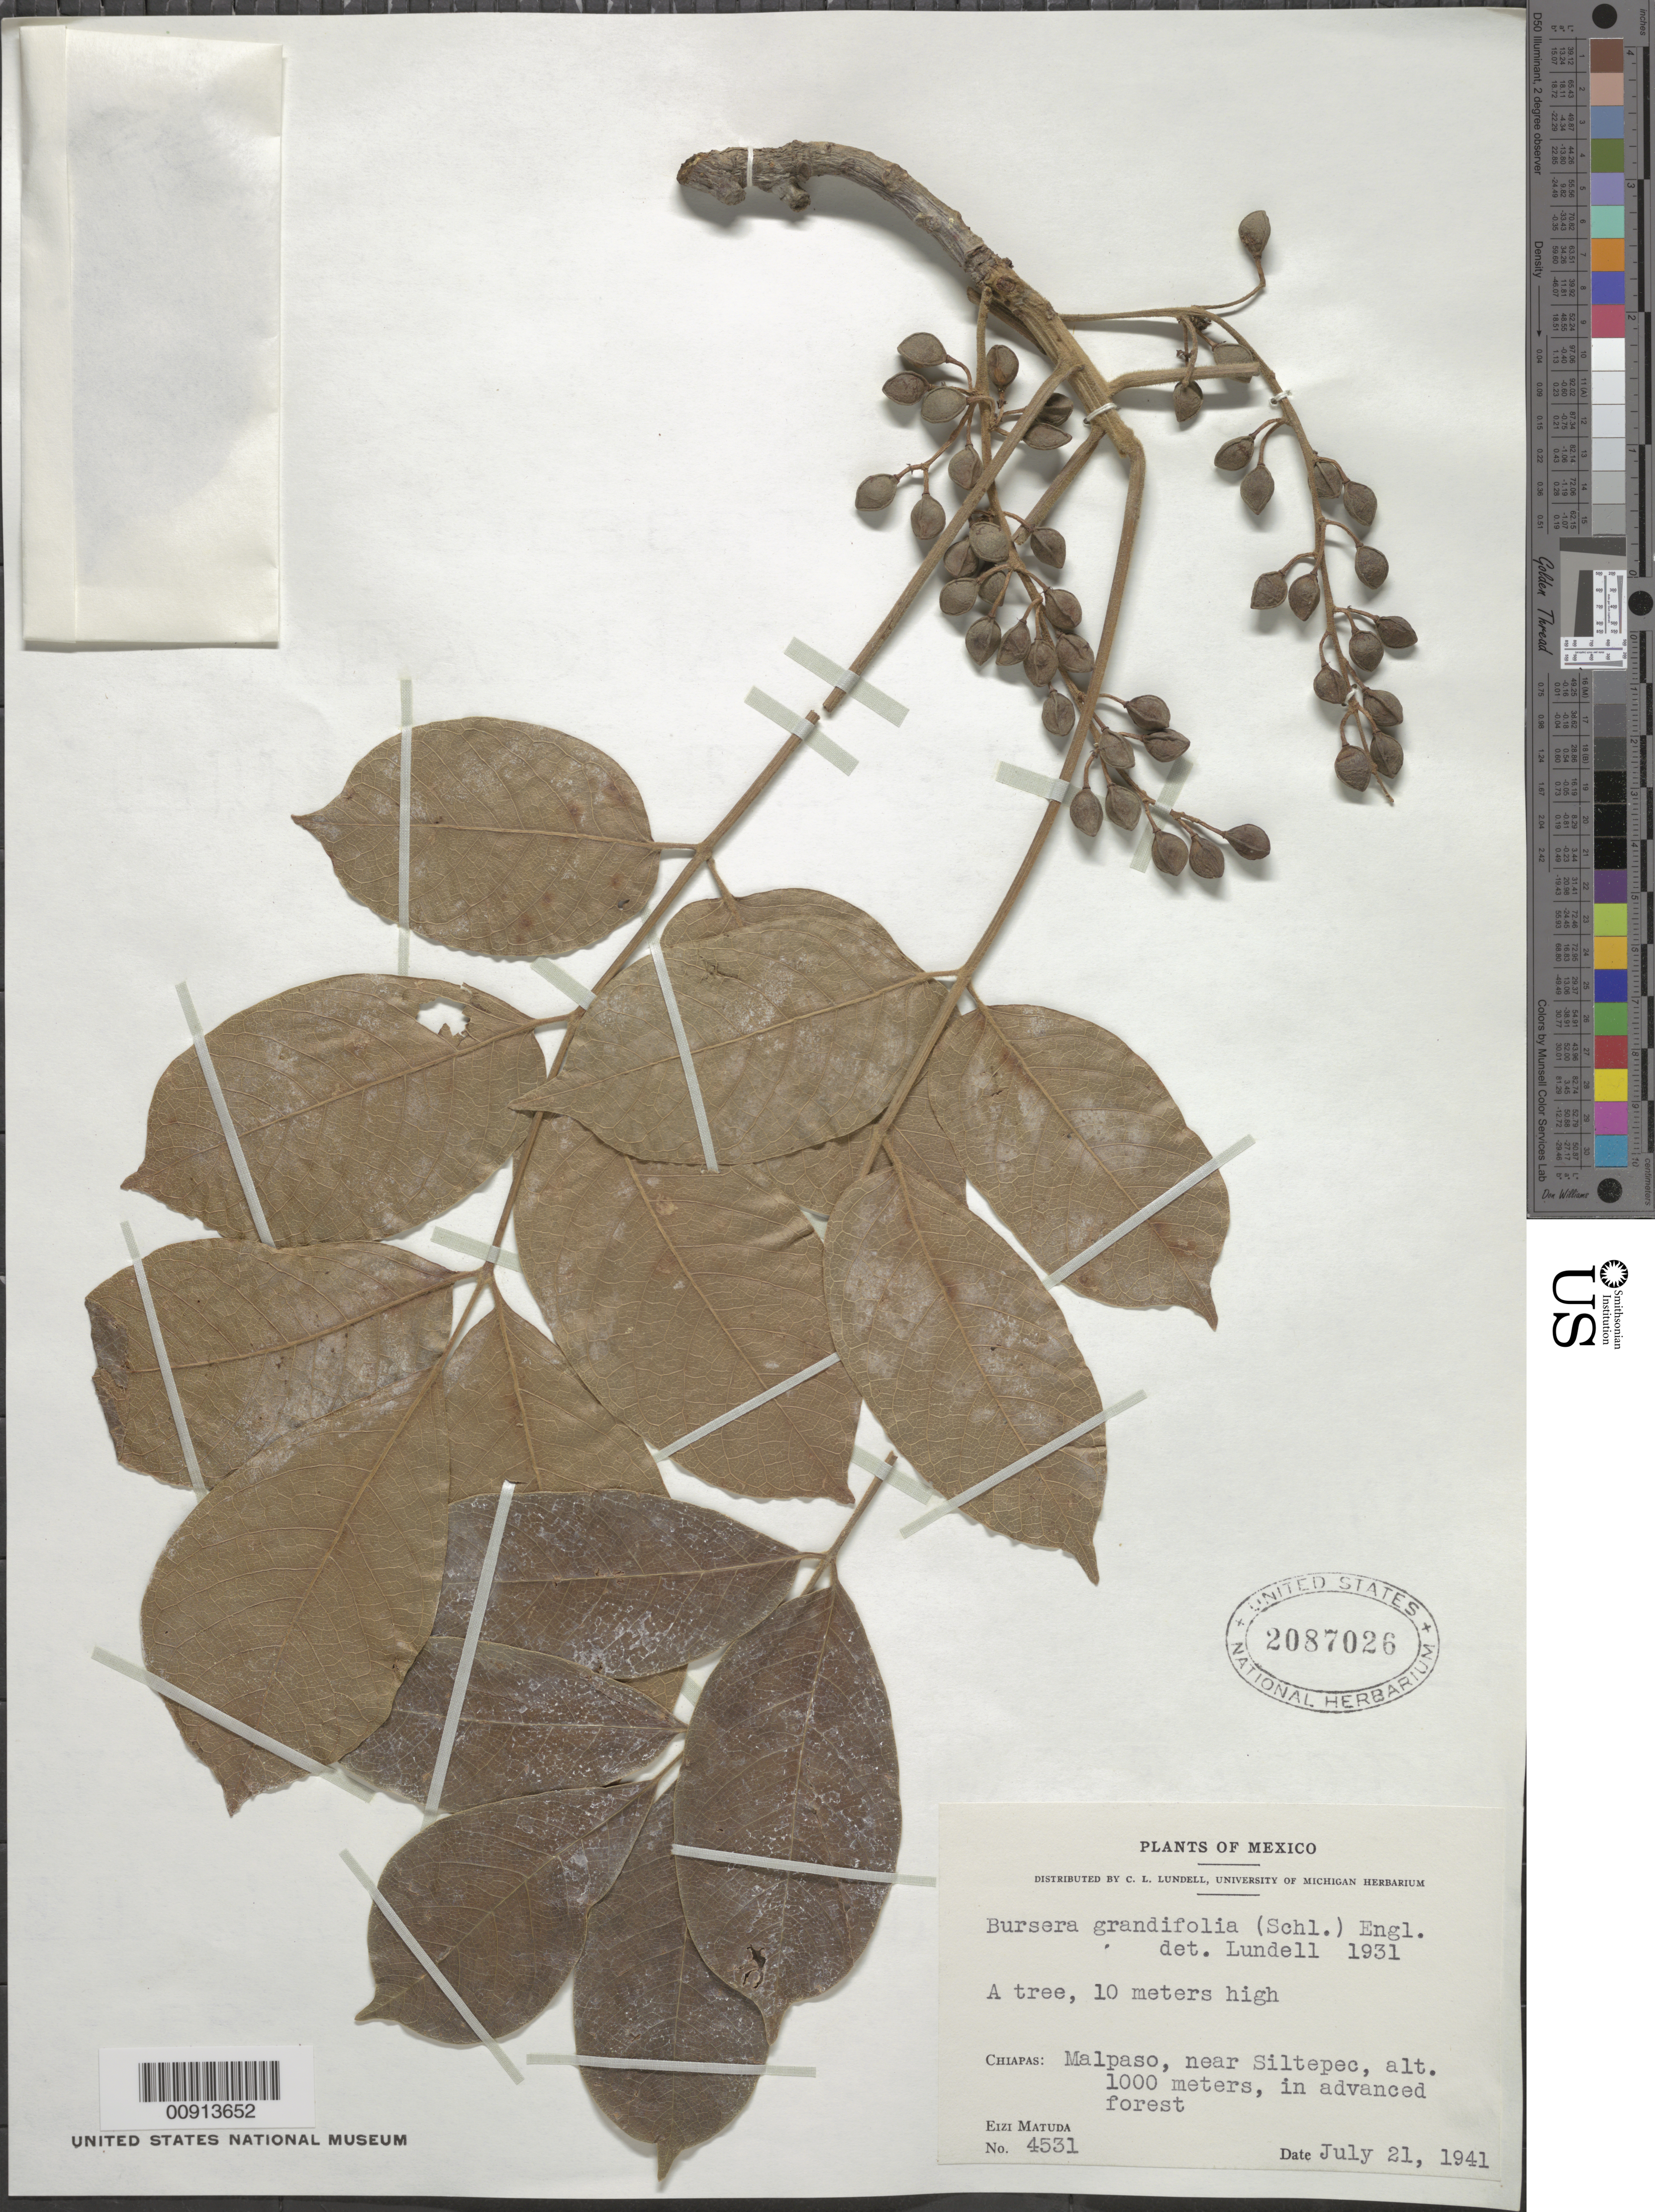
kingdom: Plantae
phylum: Tracheophyta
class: Magnoliopsida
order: Sapindales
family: Burseraceae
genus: Bursera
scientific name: Bursera grandifolia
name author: (Schltdl.) Engl.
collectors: E. Matuda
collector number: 4531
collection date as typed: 21 Jul 1941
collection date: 1941-07-21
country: Mexico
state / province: Chiapas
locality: Chiapas: Malpaso, near Siltepec.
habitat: In advanced forest.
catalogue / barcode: US 2087026